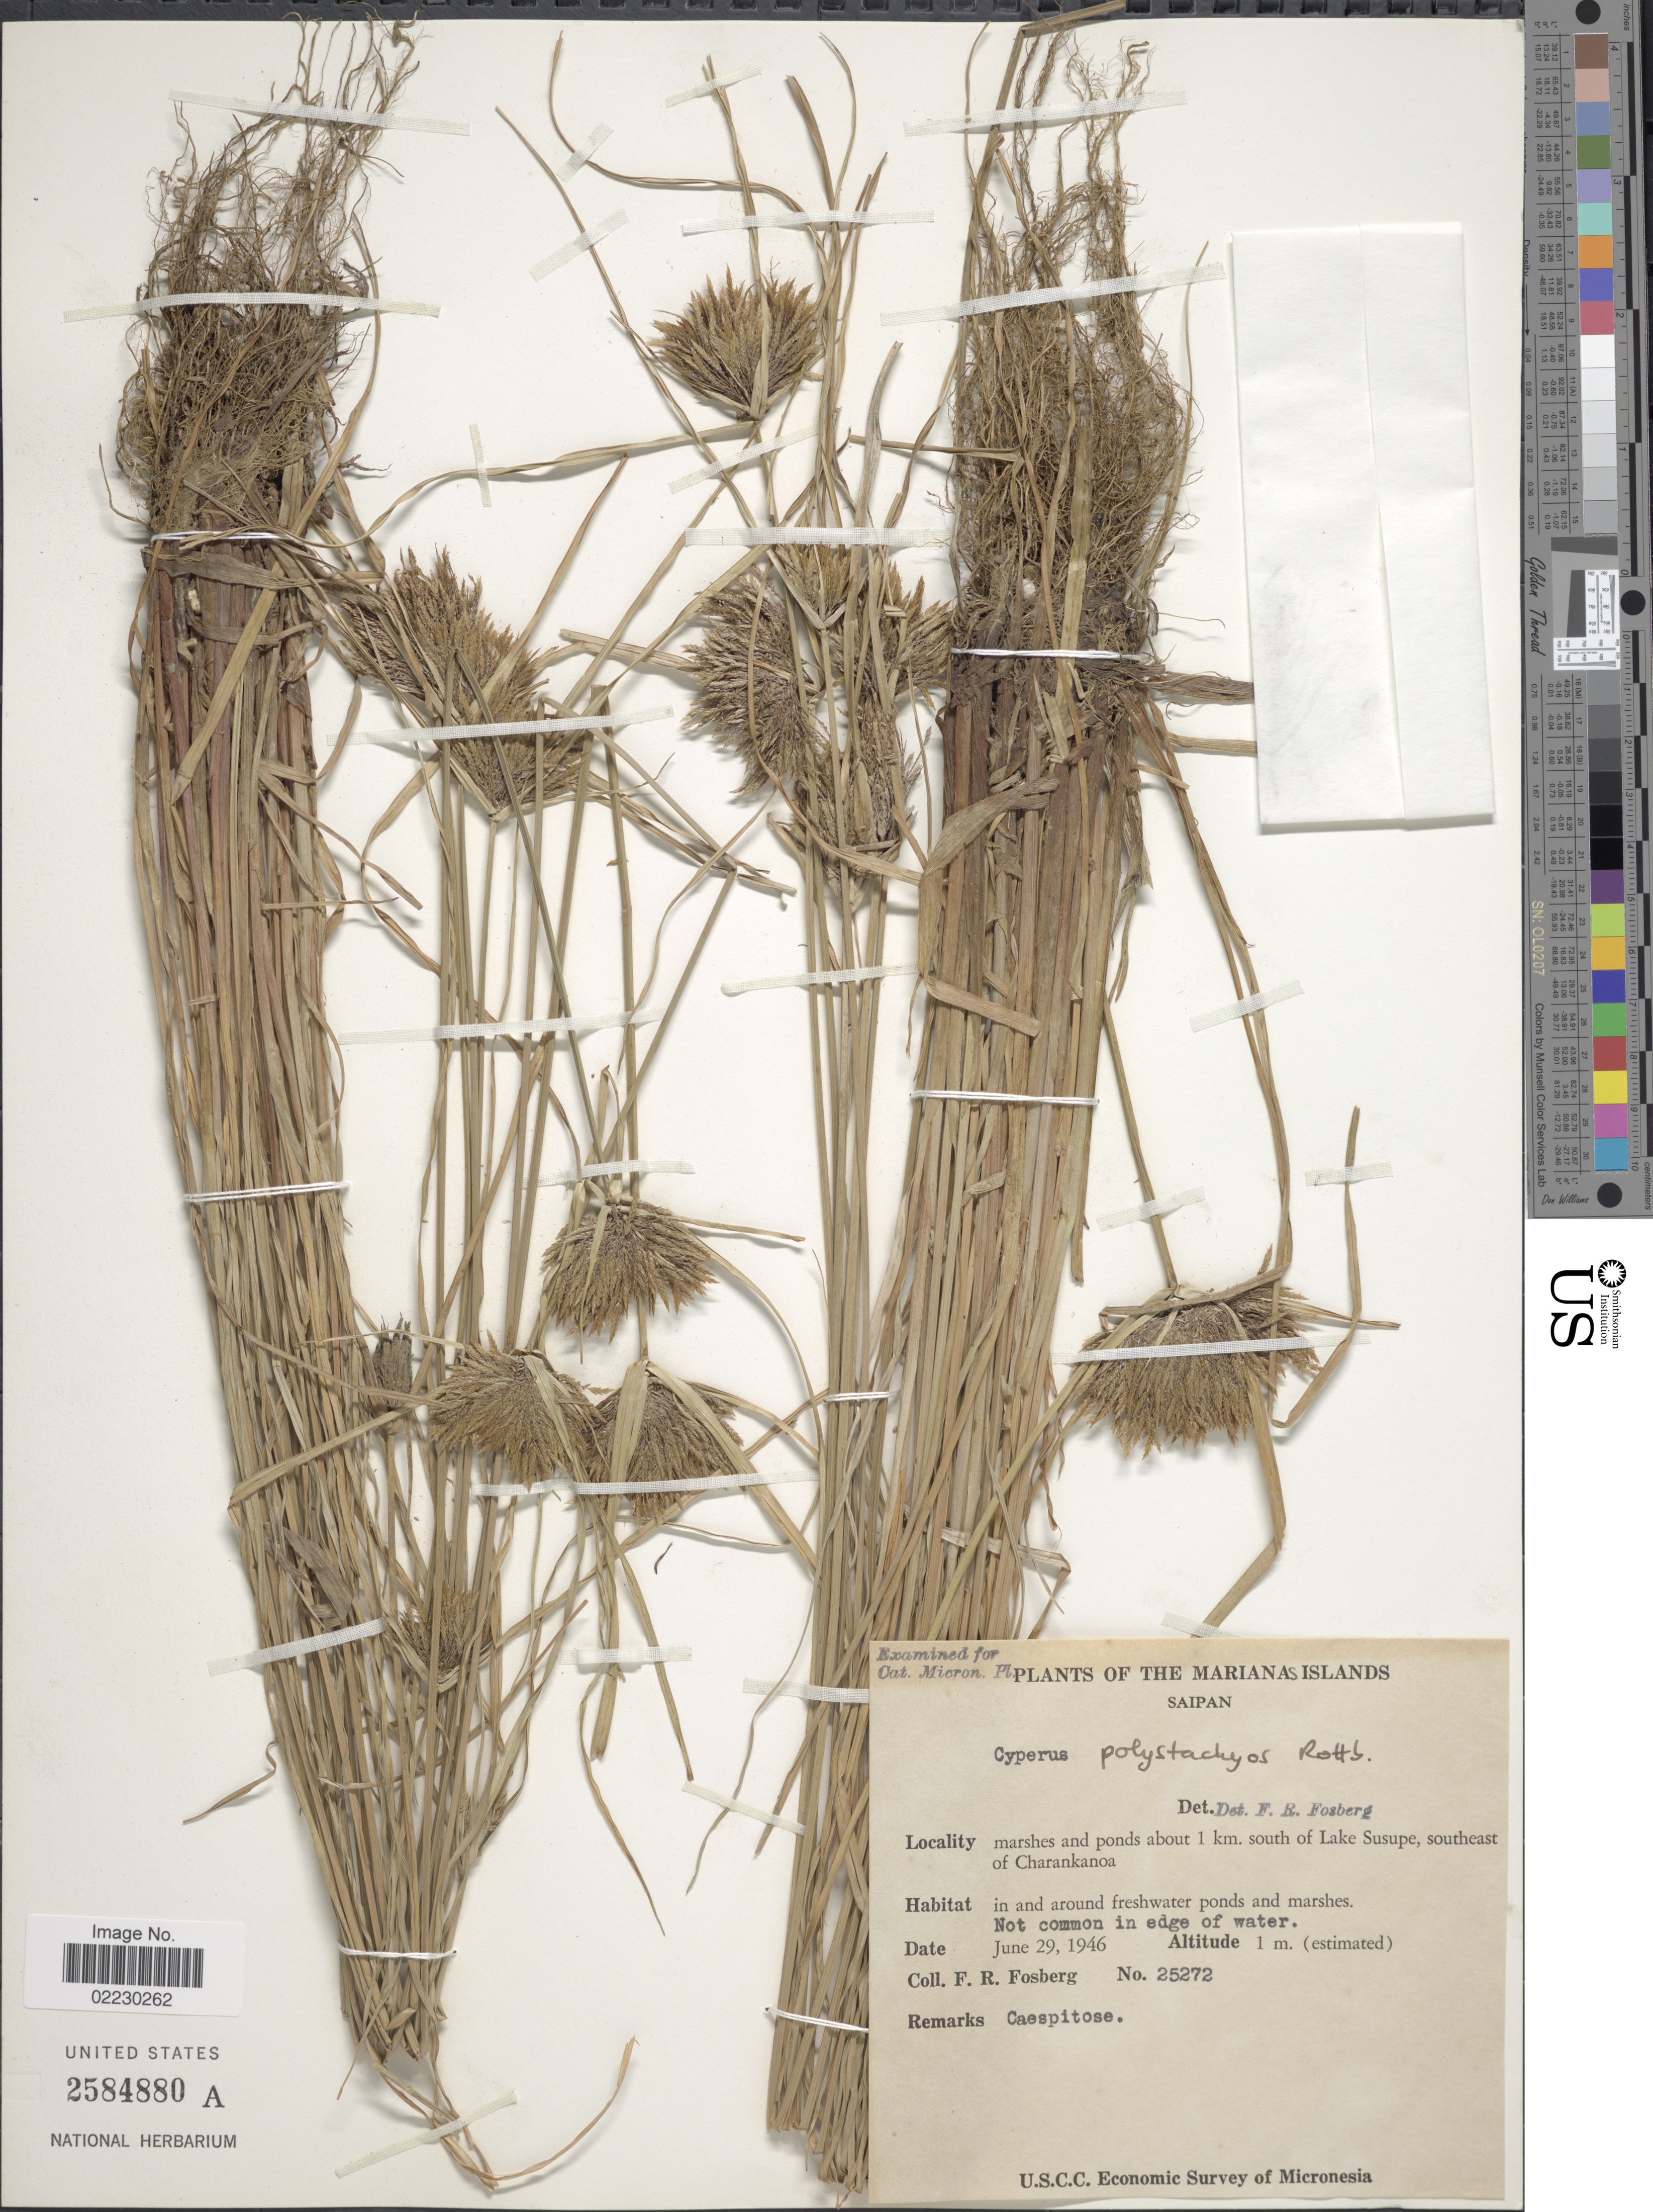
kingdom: Plantae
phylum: Tracheophyta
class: Liliopsida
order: Poales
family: Cyperaceae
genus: Cyperus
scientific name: Cyperus polystachyos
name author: Rottb.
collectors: F. R. Fosberg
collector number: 25272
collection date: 1946-06-29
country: Northern Mariana Islands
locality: Marianas Islands, Saipan, marshes and ponds about 1 km. south of Lake Susupe, southeast of Charankanoa, in and around freshwater ponds and marshes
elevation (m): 1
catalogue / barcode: US 2584880A